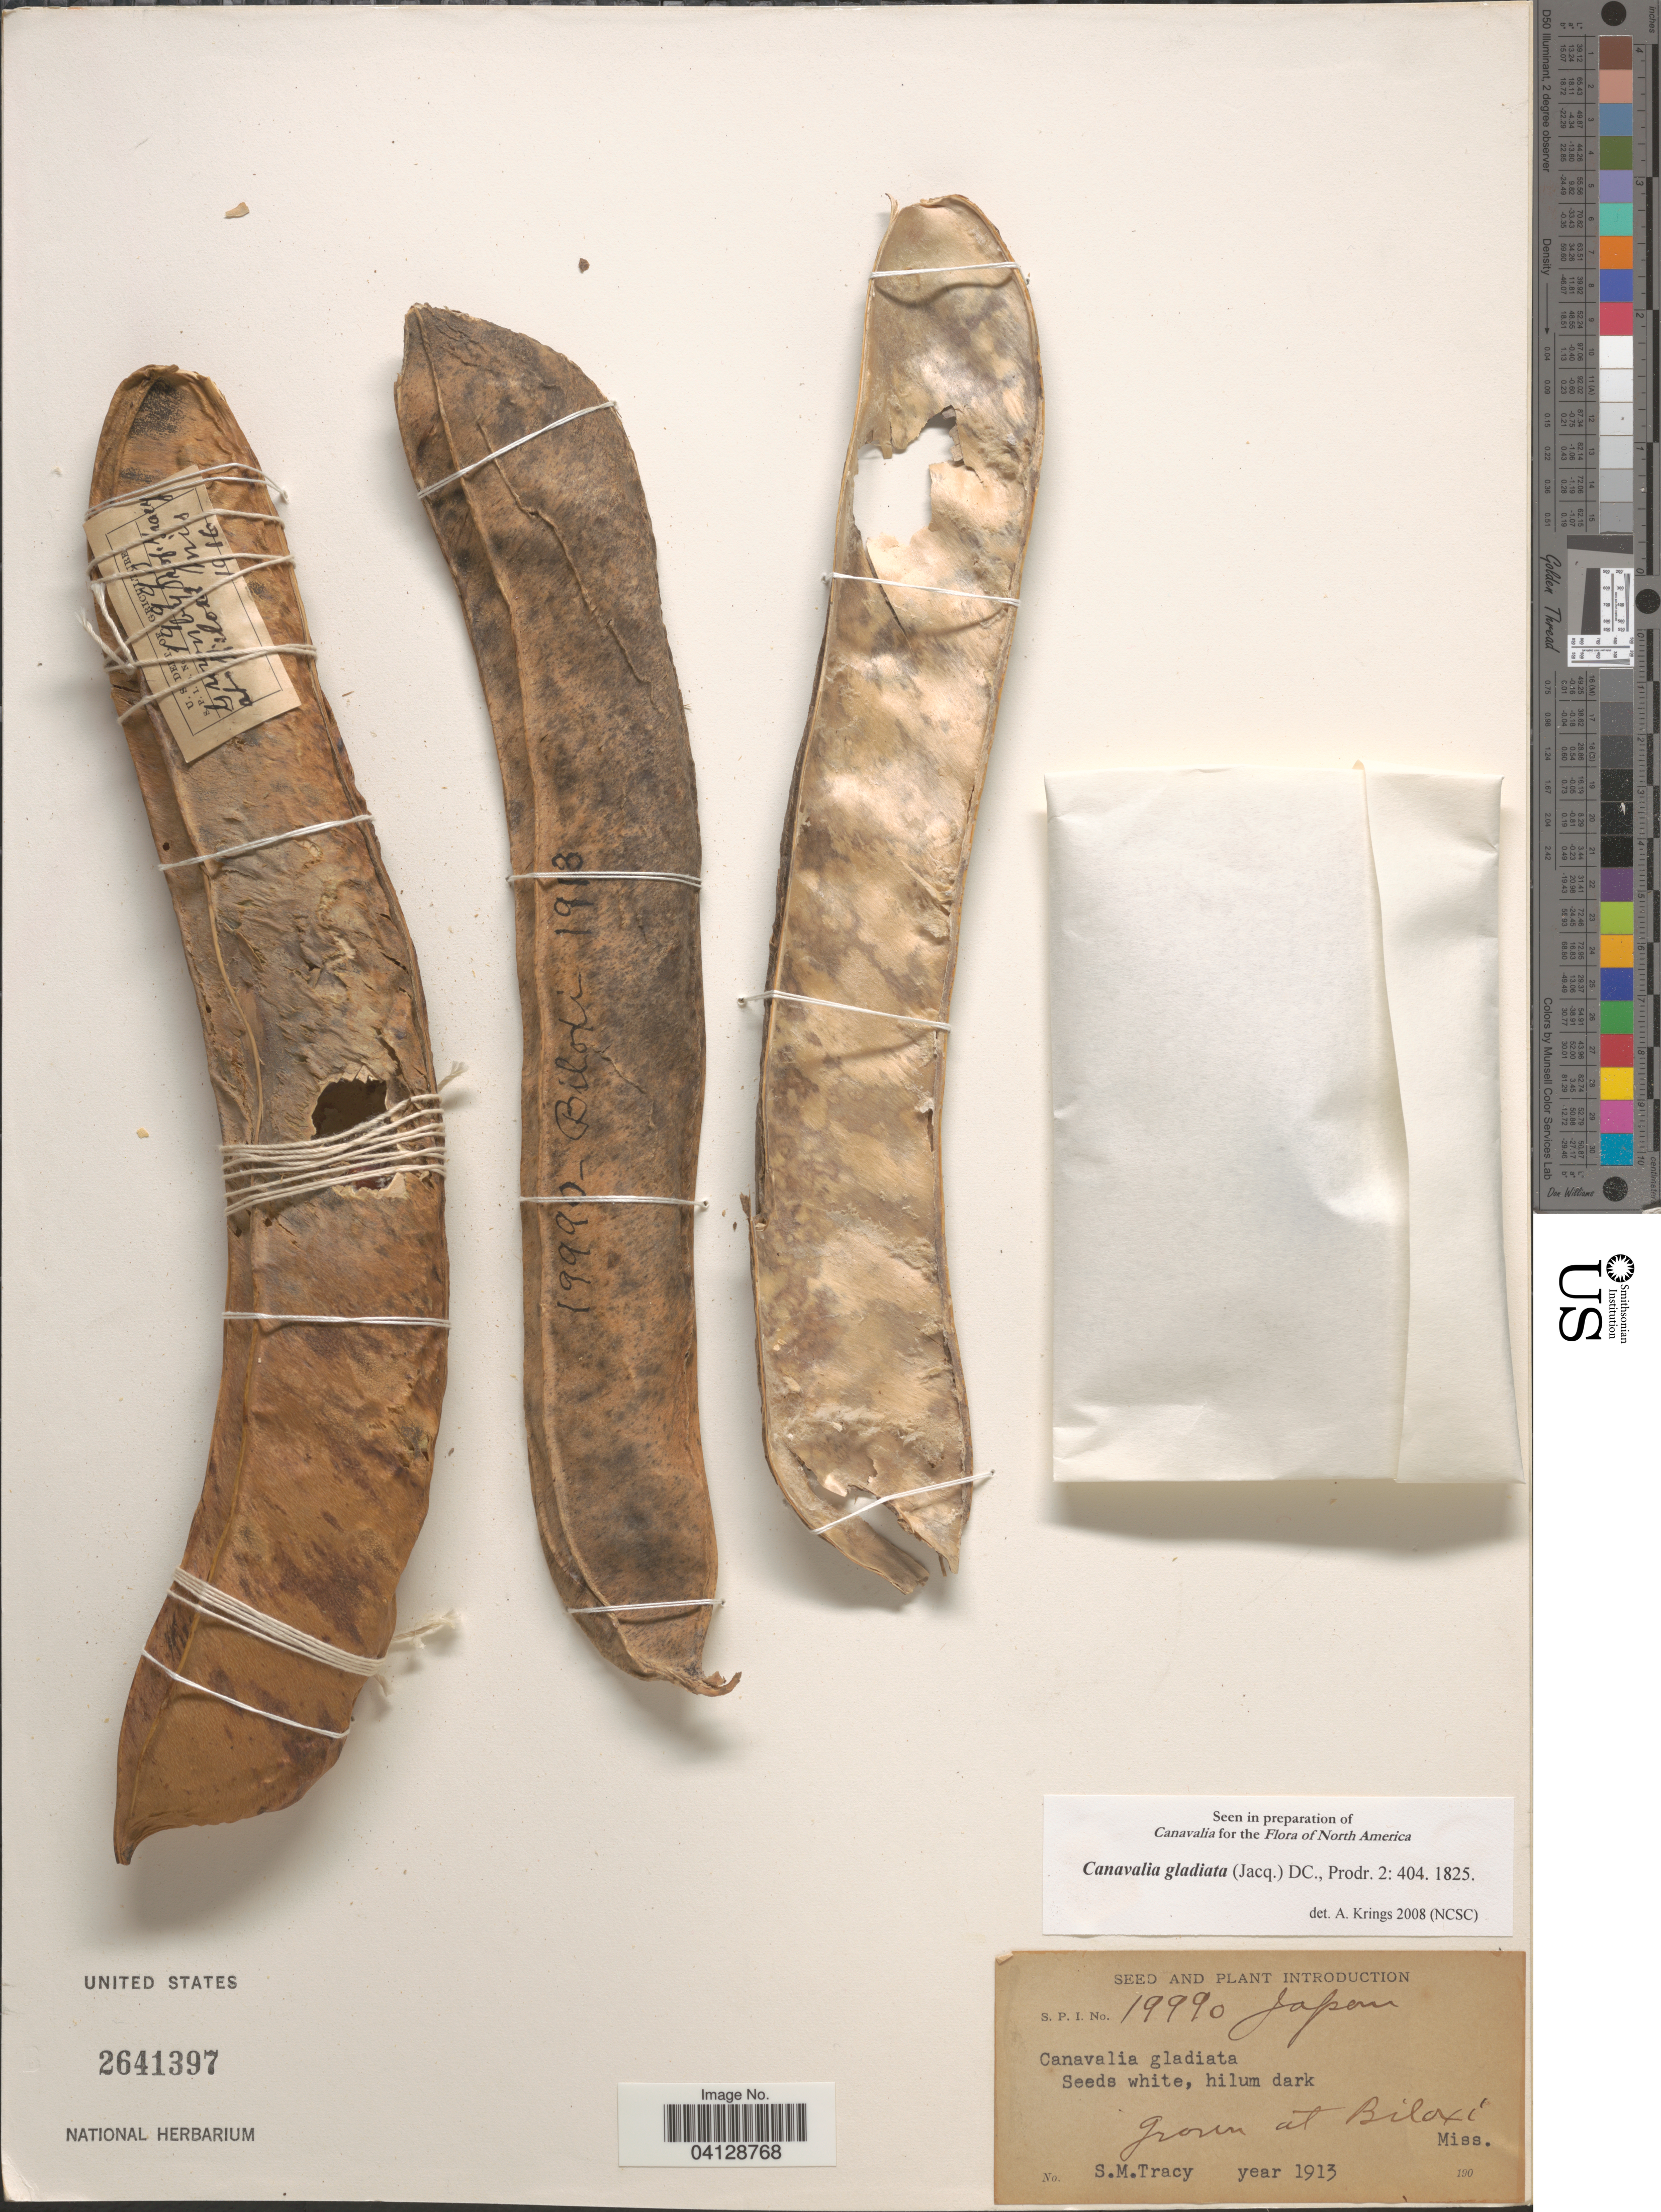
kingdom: Plantae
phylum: Tracheophyta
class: Magnoliopsida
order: Fabales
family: Fabaceae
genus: Canavalia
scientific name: Canavalia gladiata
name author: (Jacq.) DC.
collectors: S. M. Tracy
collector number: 19990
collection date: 1913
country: United States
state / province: Mississippi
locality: Biloxi.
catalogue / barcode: US 2641397